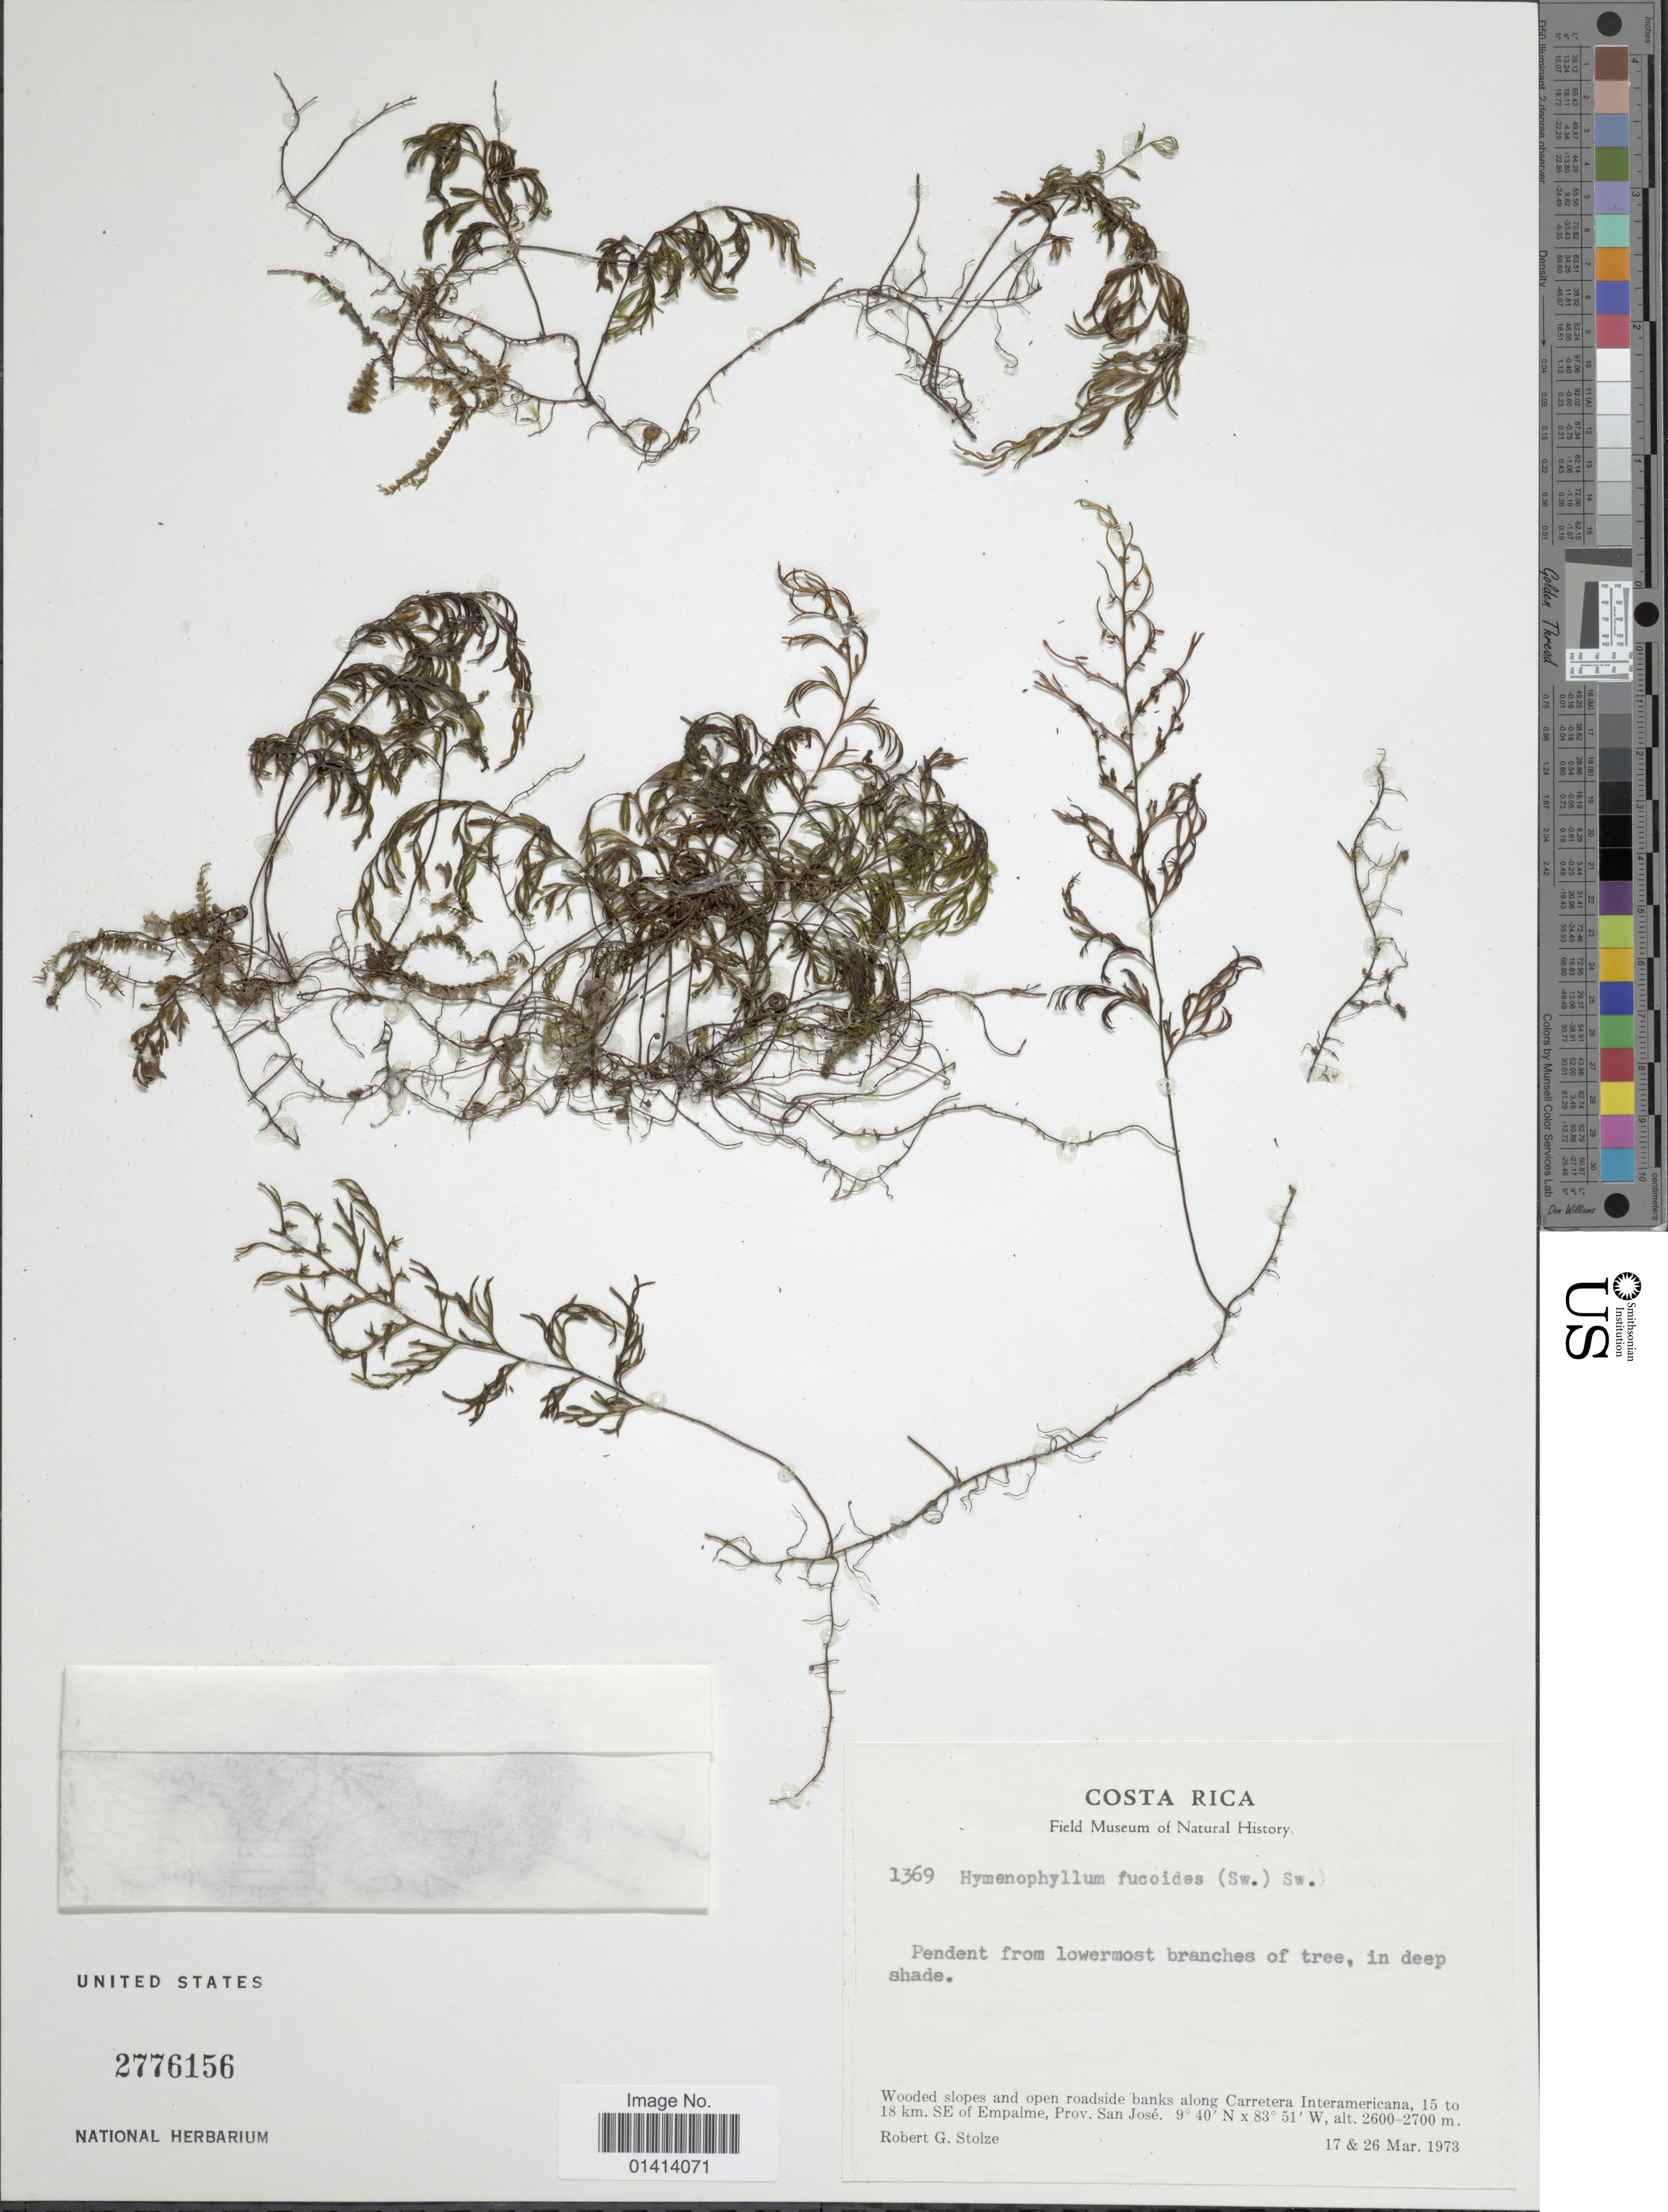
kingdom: Plantae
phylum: Tracheophyta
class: Polypodiopsida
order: Hymenophyllales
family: Hymenophyllaceae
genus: Hymenophyllum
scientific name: Hymenophyllum fucoides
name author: (Sw.) Sw.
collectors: R. G. Stolze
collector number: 1369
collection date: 1973-03-17/1973-03-26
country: Costa Rica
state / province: San José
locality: Roadside banks along Carretera Interamerican, 15 to 18 km SE of Empalme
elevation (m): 2600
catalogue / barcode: US 2776156